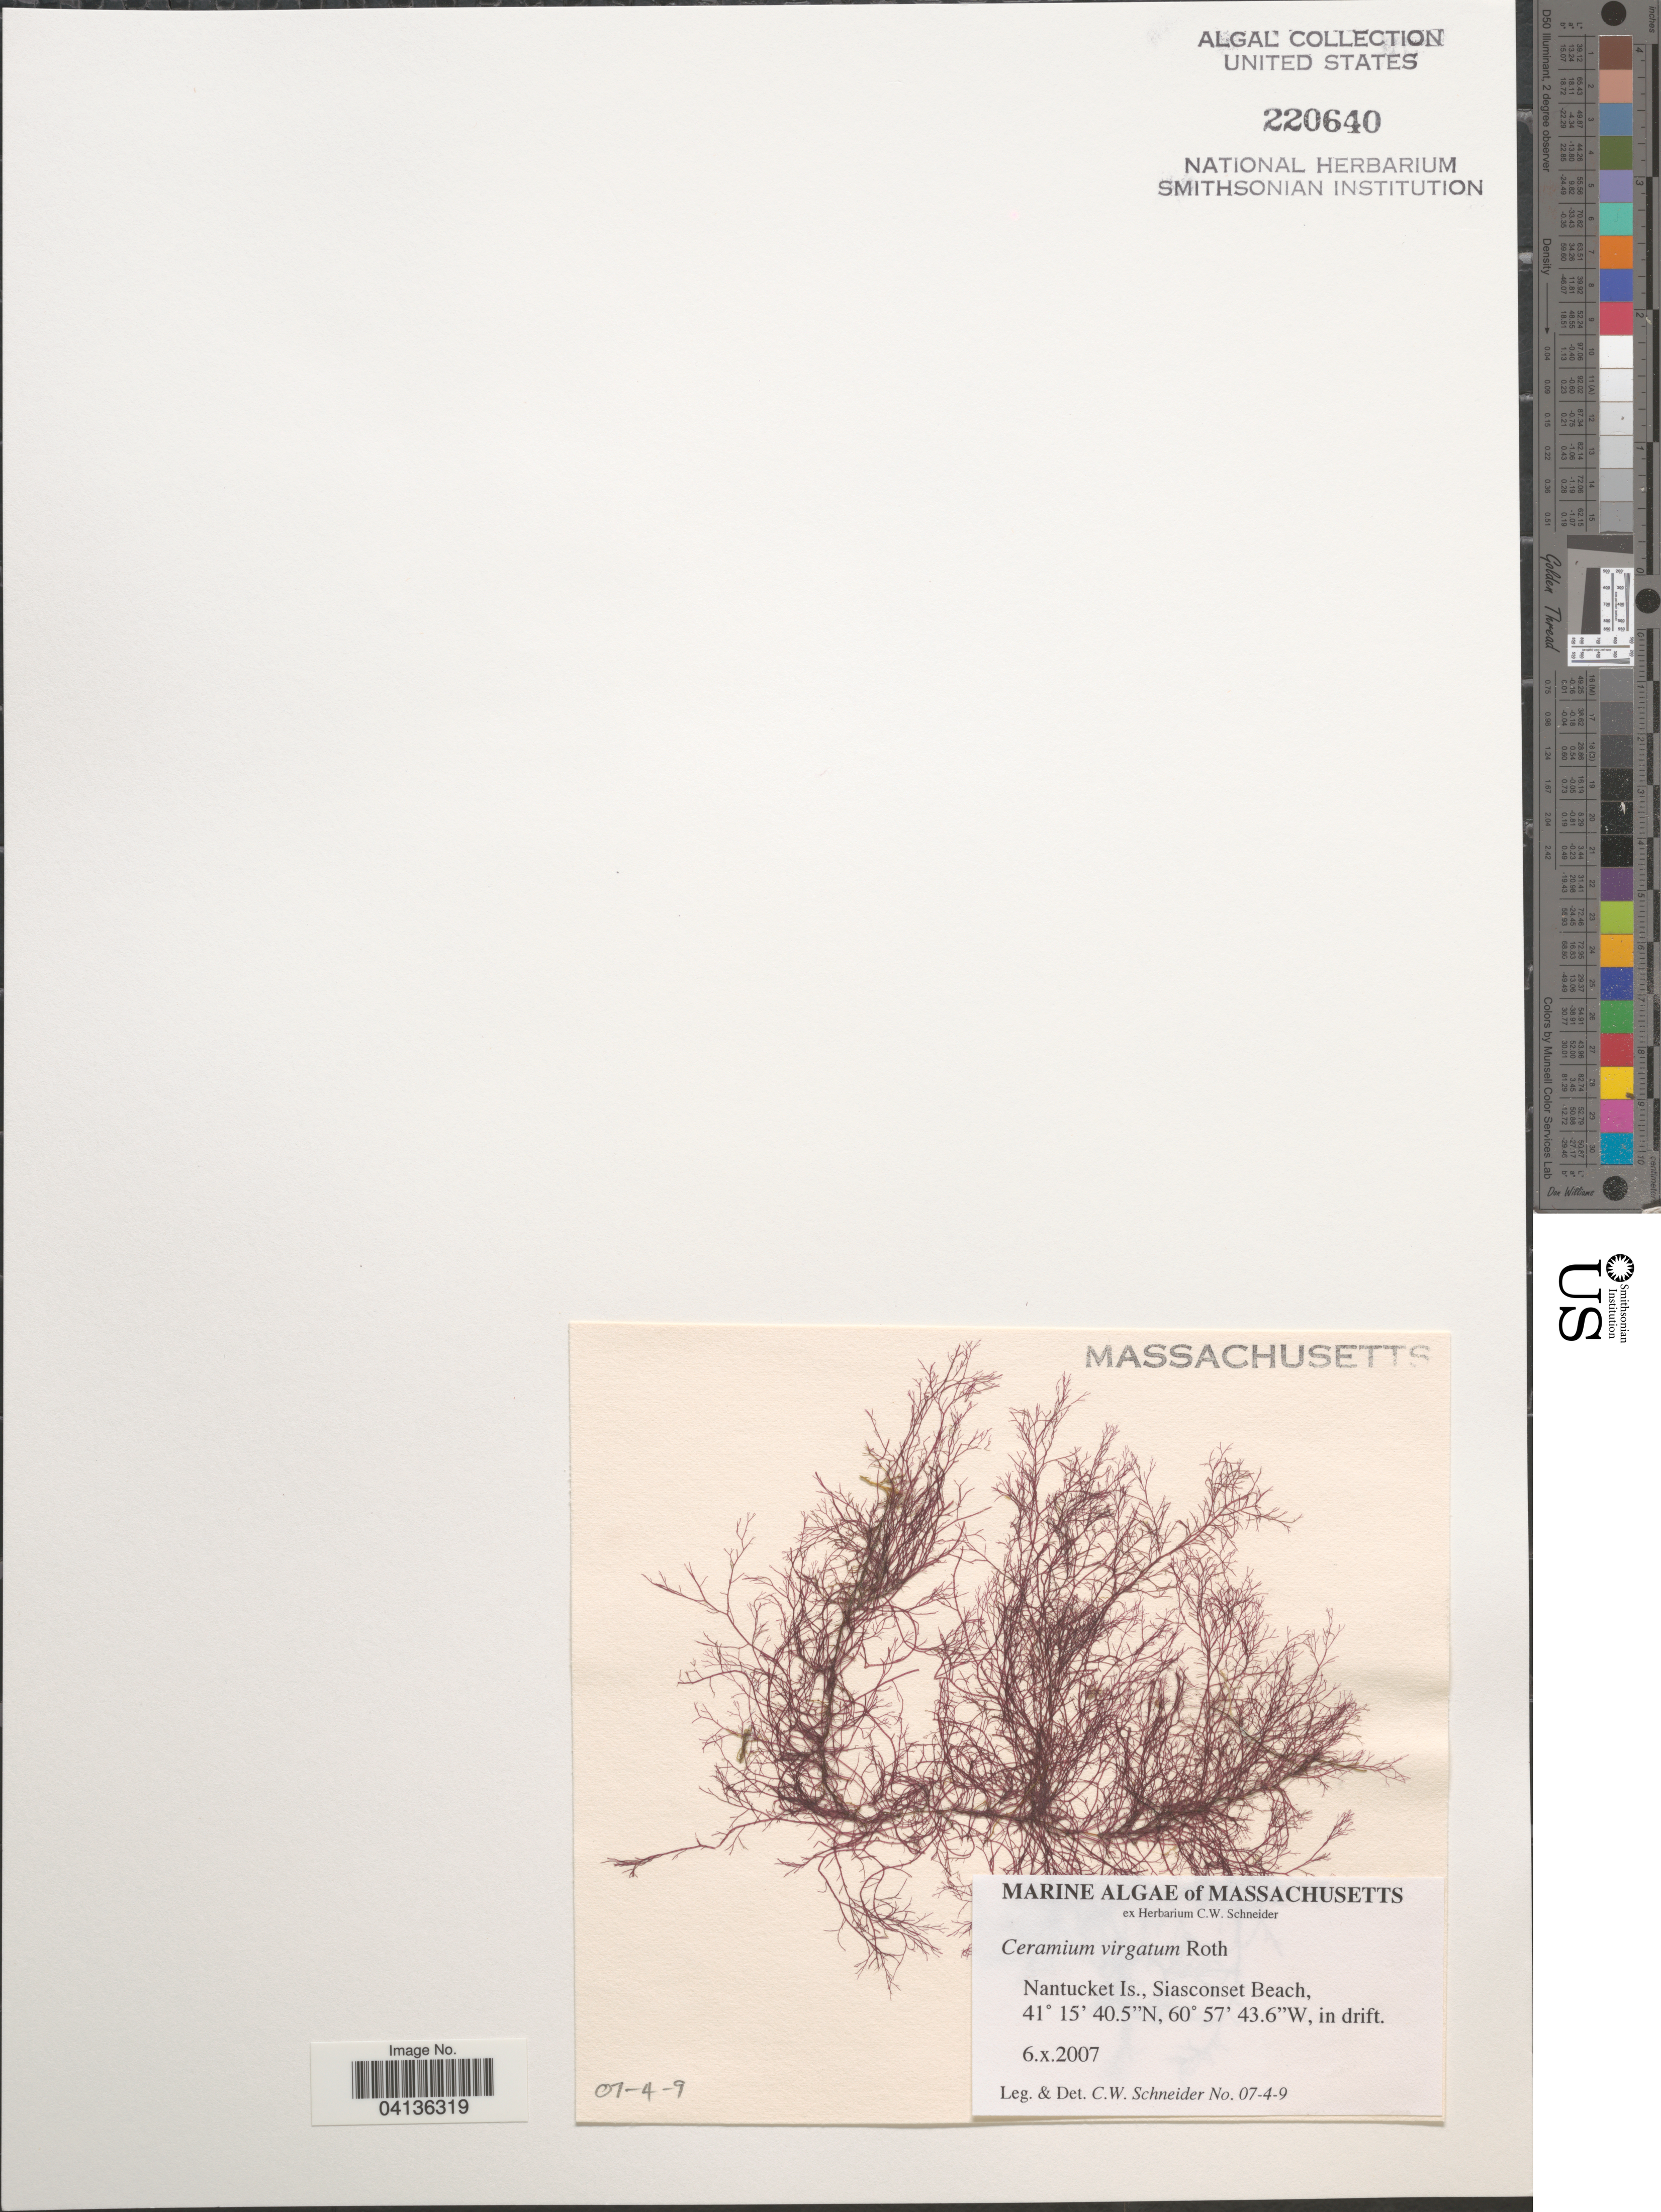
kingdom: Plantae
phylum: Rhodophyta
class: Florideophyceae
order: Ceramiales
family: Ceramiaceae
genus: Ceramium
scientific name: Ceramium virgatum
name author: Roth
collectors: C. W.Schneider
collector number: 07-4-9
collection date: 2007-10-06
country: United States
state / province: Massachusetts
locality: Nantucket Is., Siasconset Beach.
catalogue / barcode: US 220640